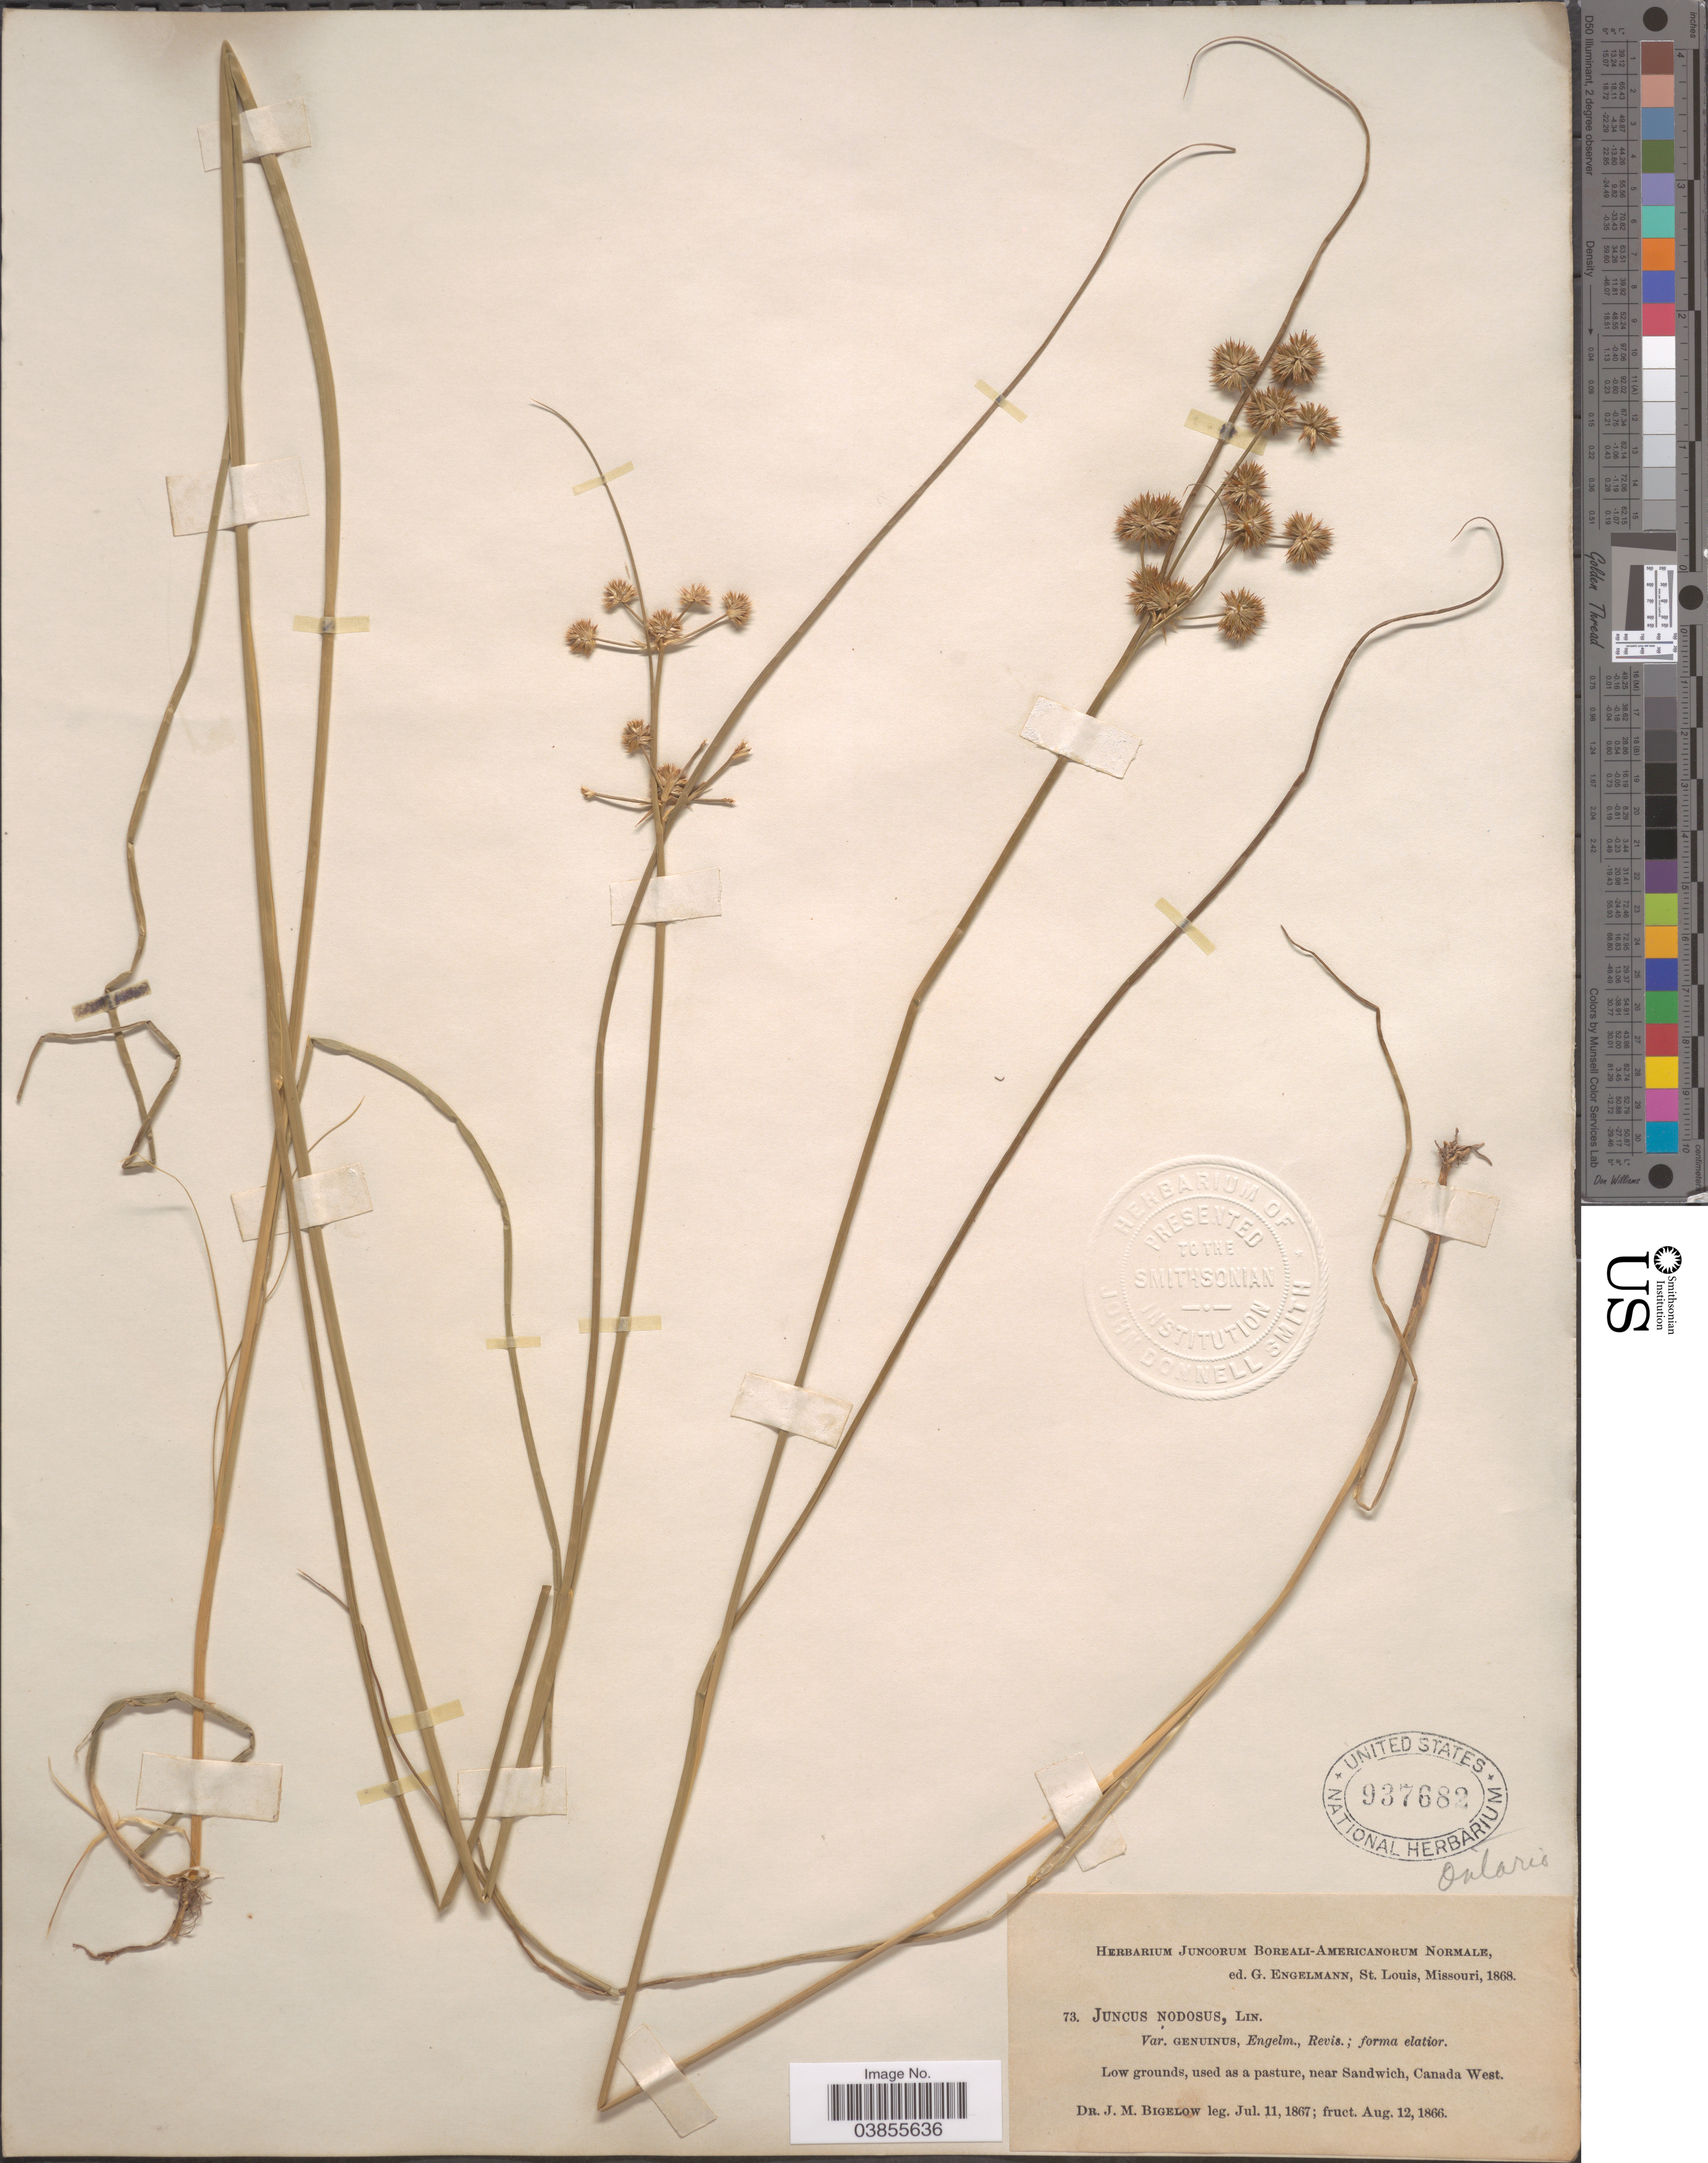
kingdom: Plantae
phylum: Tracheophyta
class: Liliopsida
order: Poales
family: Juncaceae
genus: Juncus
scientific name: Juncus nodosus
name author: L.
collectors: J. M. Bigelow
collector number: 73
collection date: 1867-07-11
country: Canada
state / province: Ontario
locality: Low grounds, used as a pasture, near Sandwich, Canada West.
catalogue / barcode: US 937682